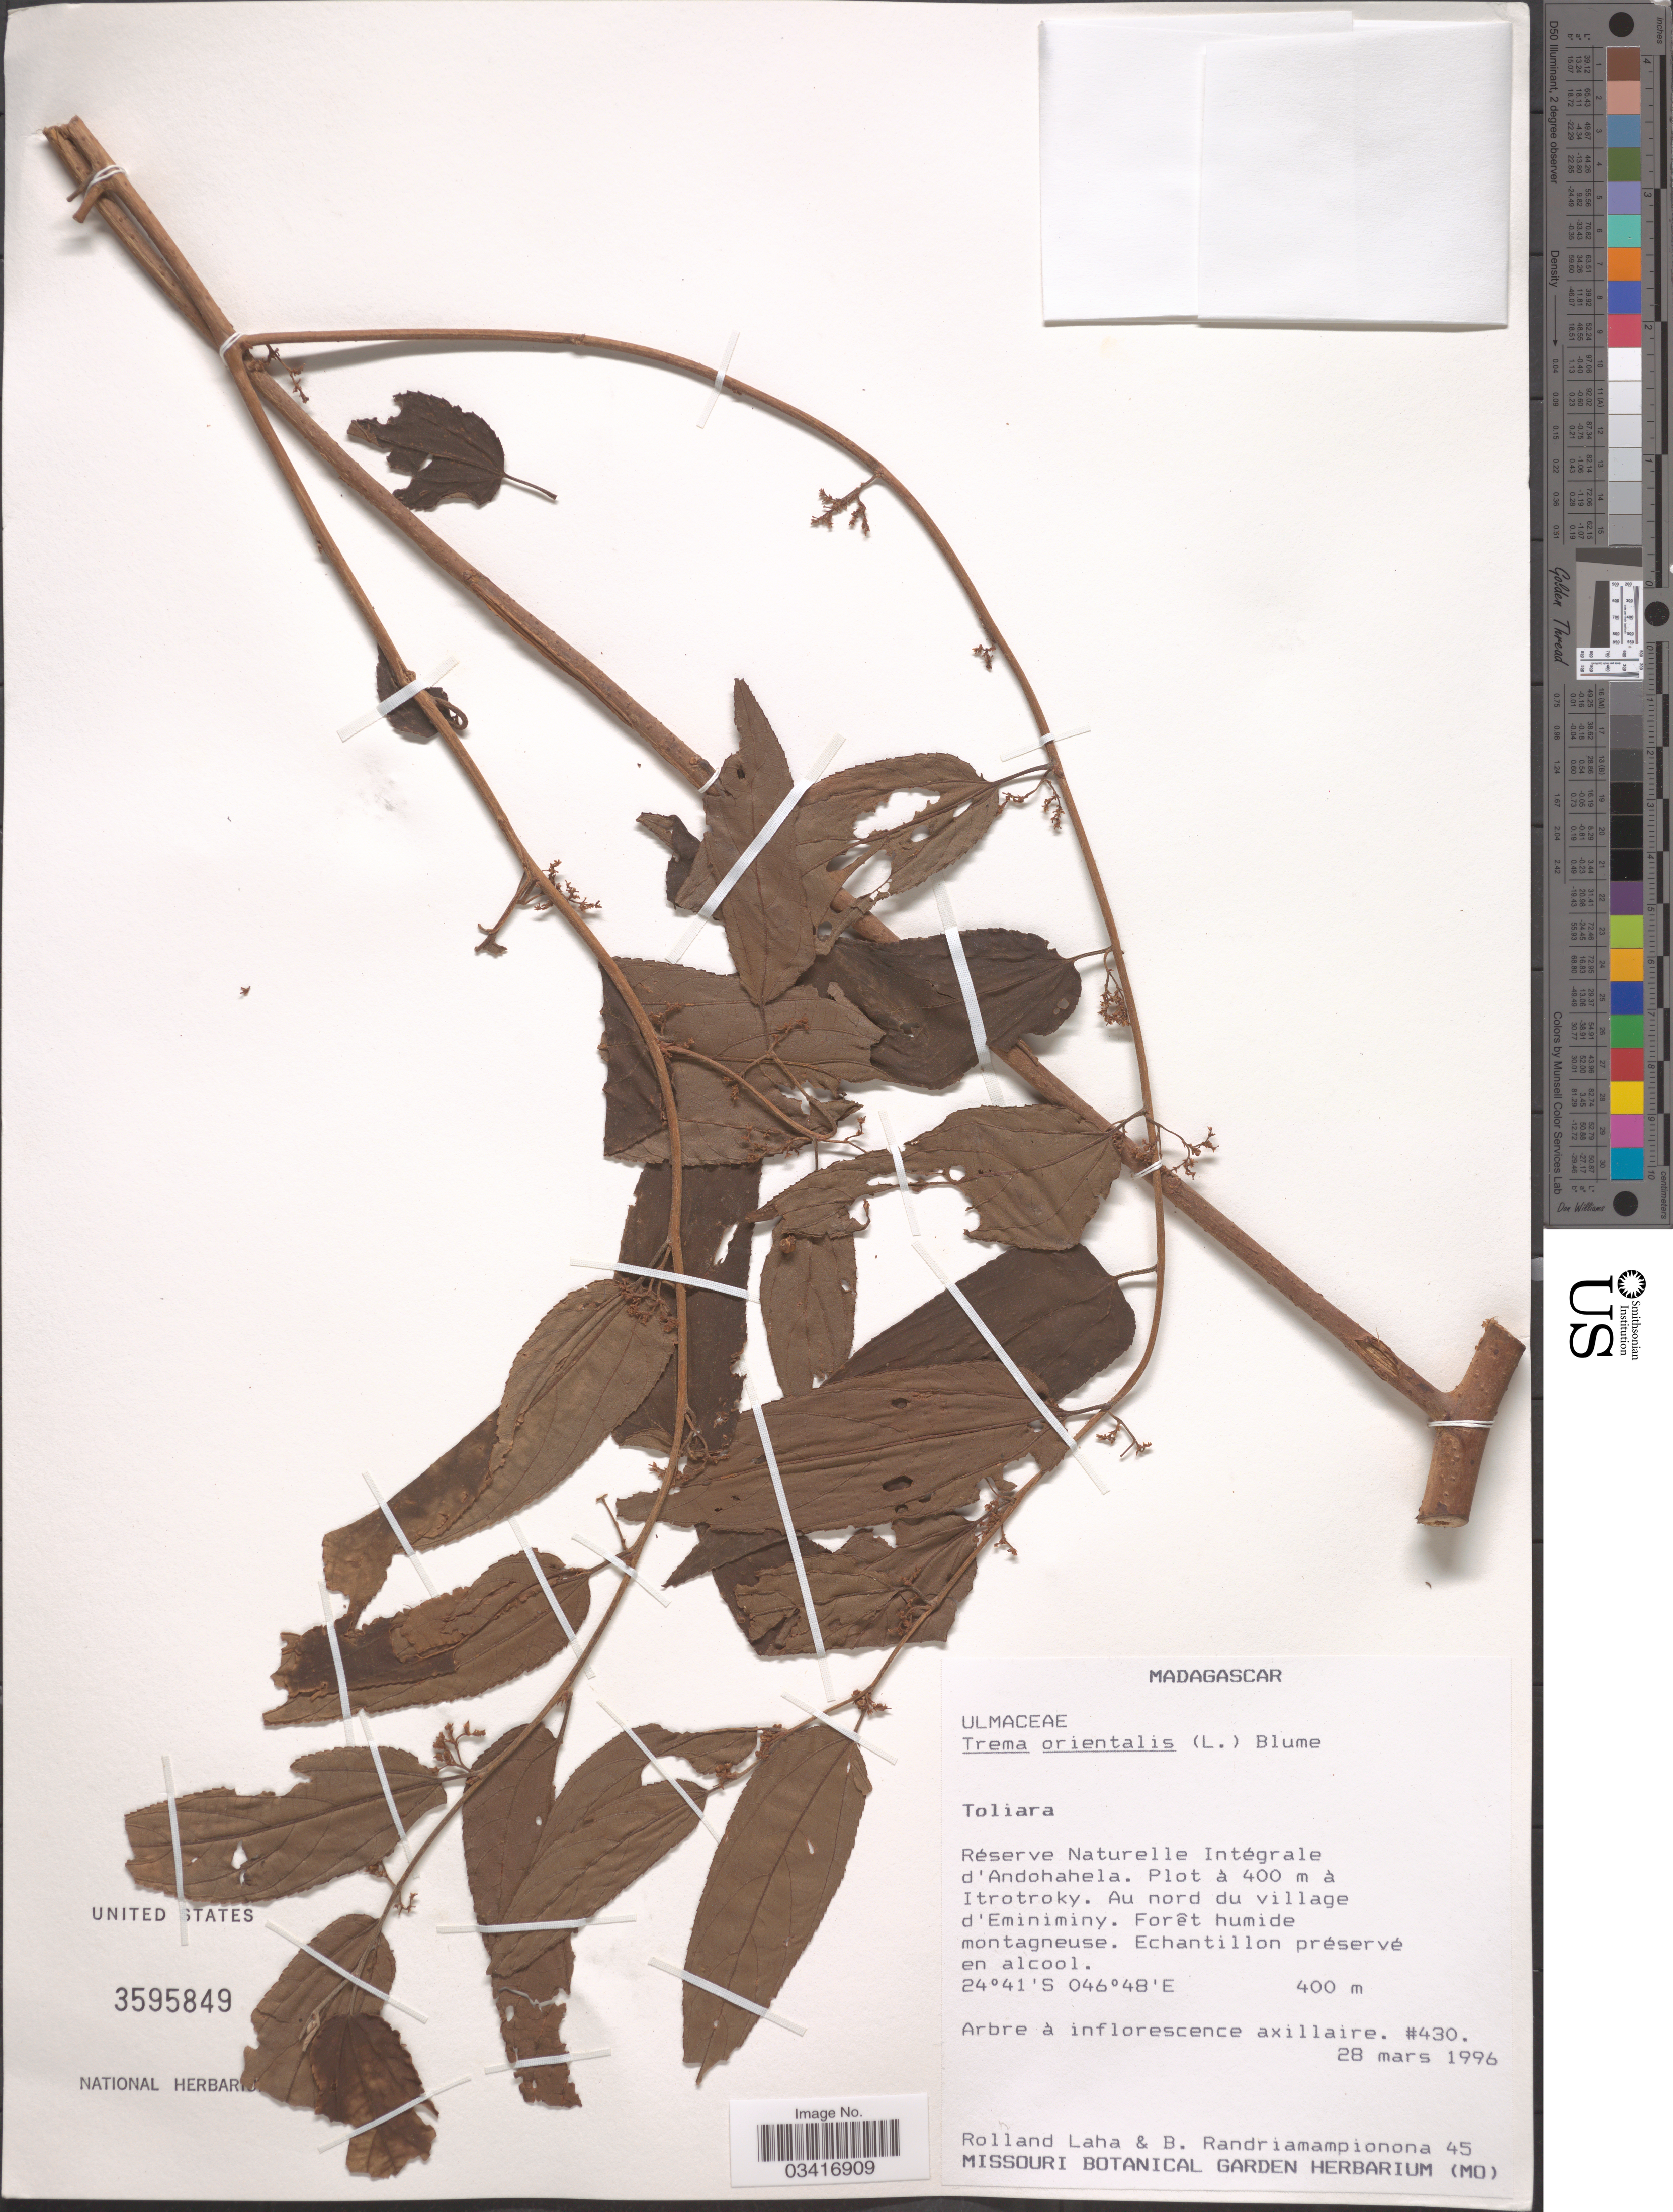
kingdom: Plantae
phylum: Tracheophyta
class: Magnoliopsida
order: Rosales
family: Cannabaceae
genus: Trema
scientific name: Trema orientale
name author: (L.) Blume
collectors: R. Laha & B. Randriamampionona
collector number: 45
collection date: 1996-03-28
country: Madagascar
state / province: Anosy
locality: Réserve Naturelle Intégrale d'Andohahela. Plot à 400 m à Itrotroky. Au nord du village d'Eminiminy.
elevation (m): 400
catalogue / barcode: US 3595849